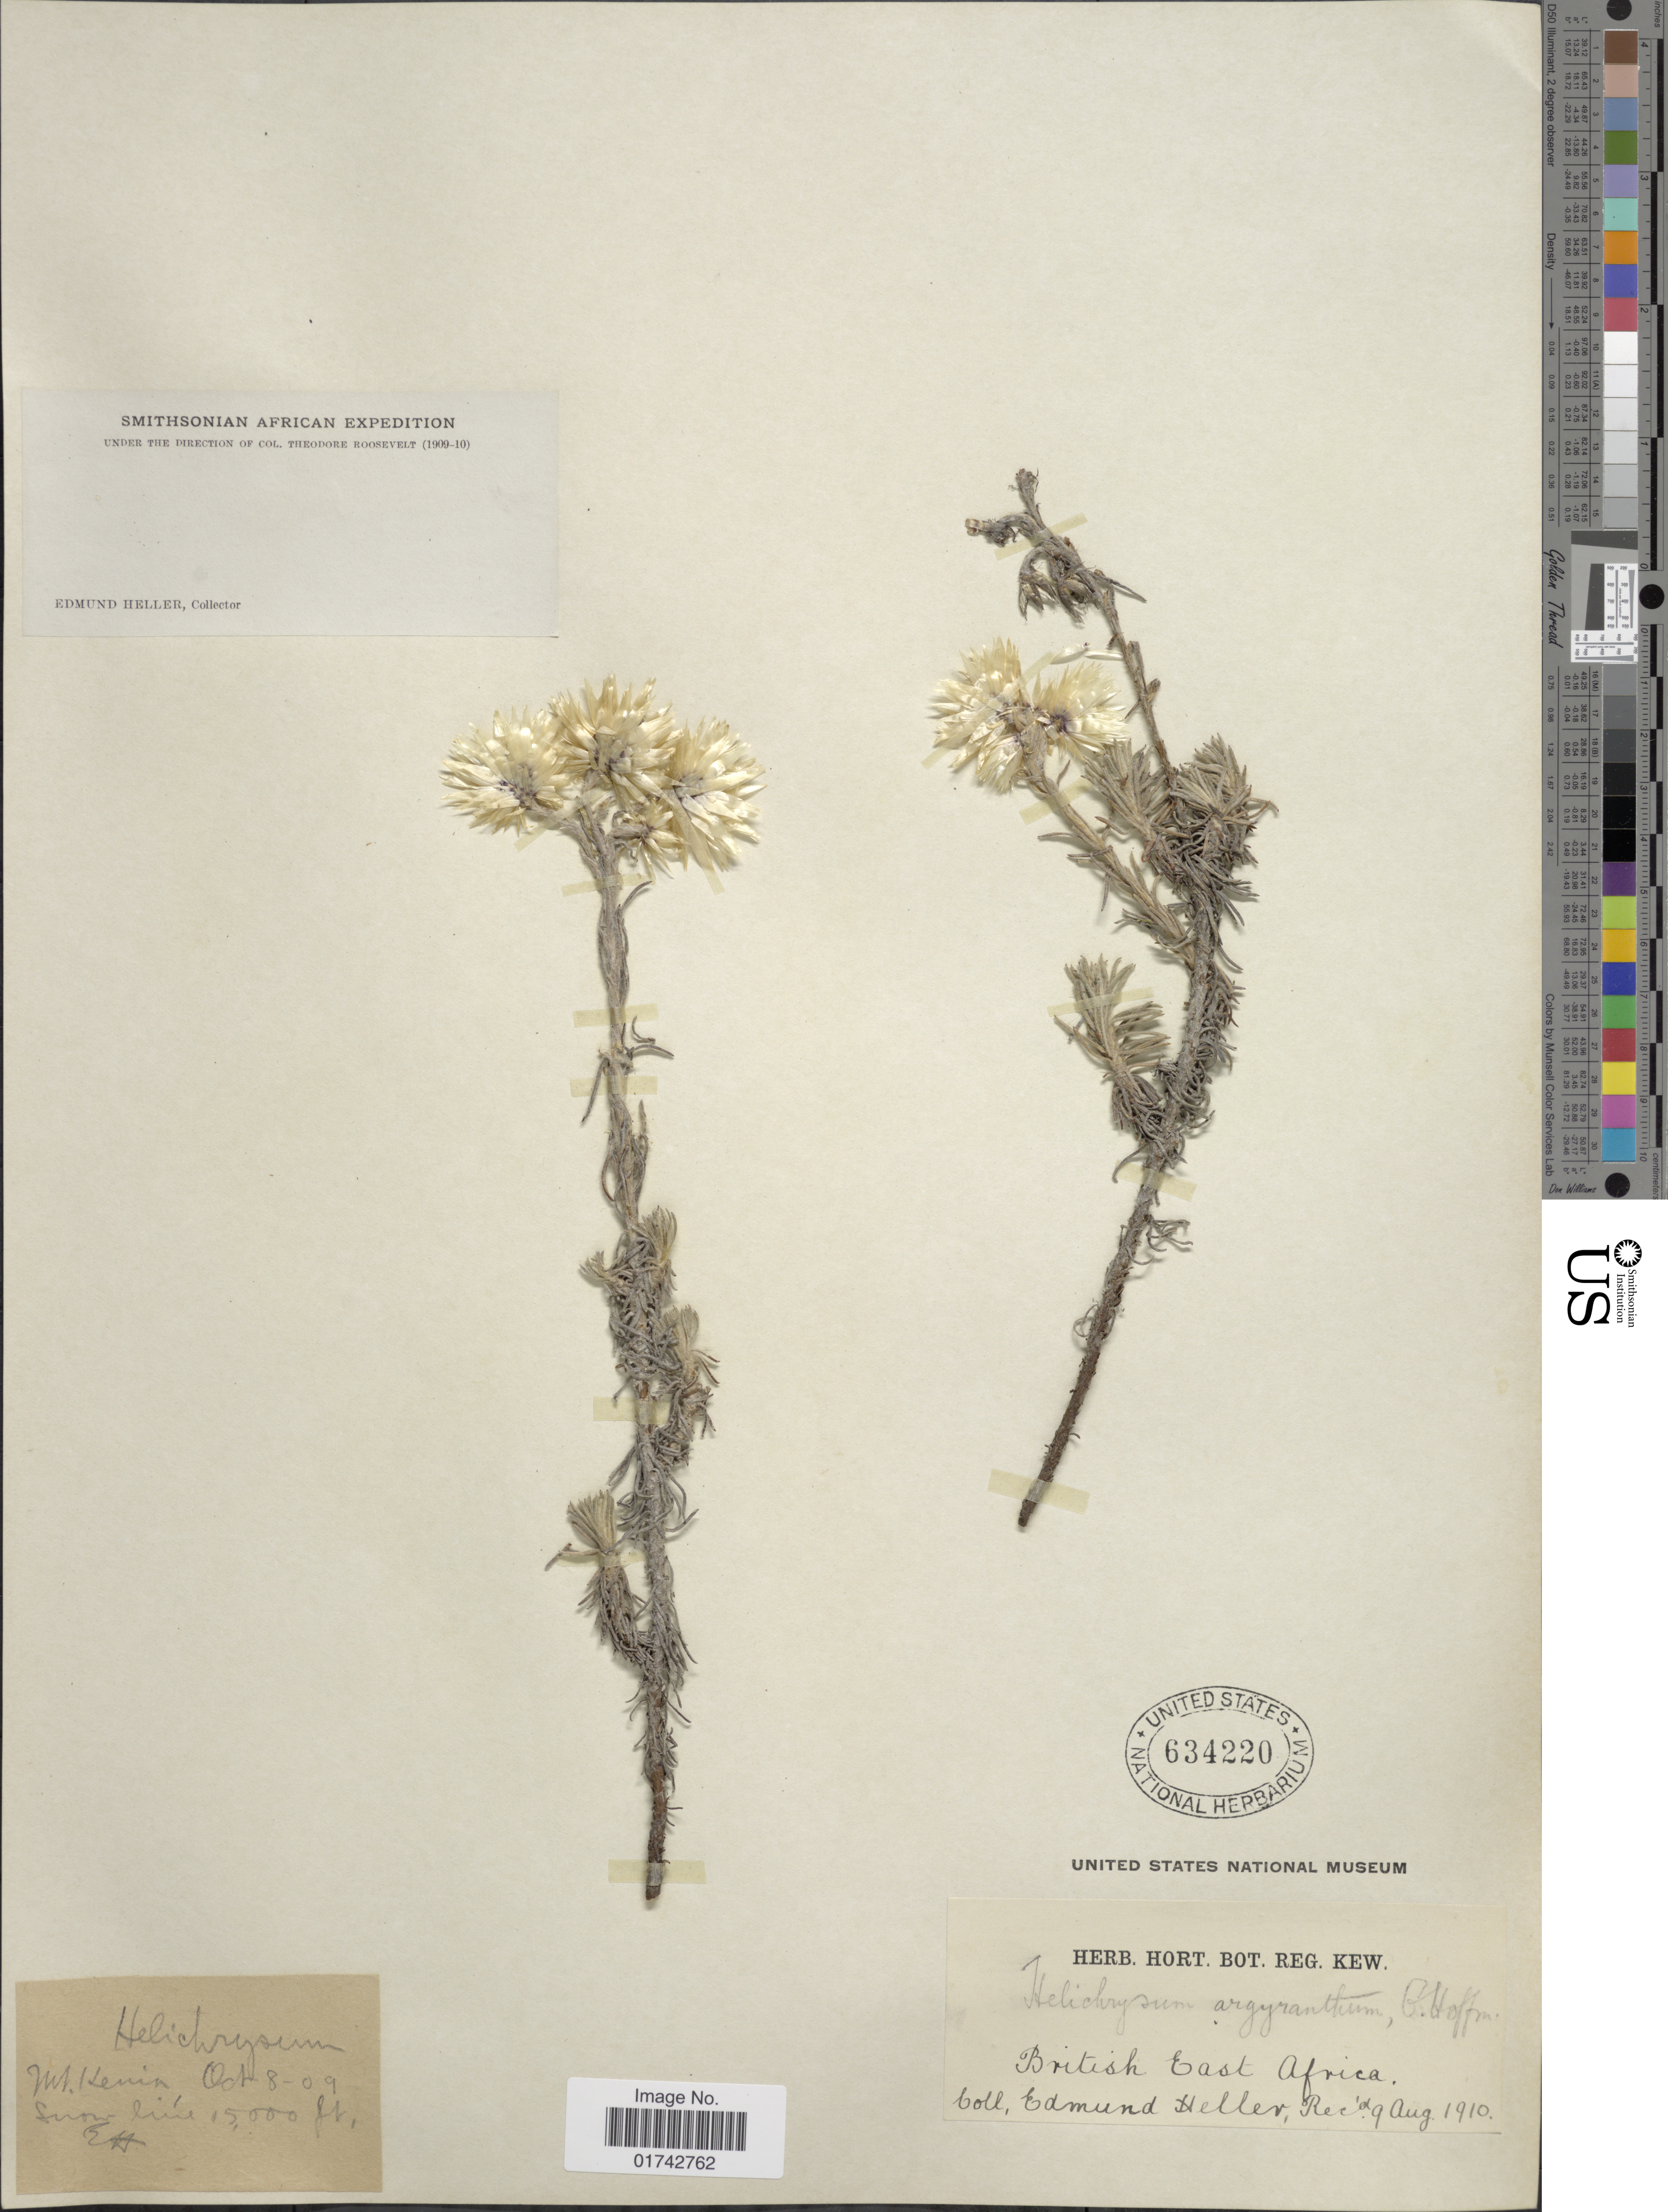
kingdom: Plantae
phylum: Tracheophyta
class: Magnoliopsida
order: Asterales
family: Asteraceae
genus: Helichrysum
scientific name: Helichrysum argyranthum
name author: O. Hoffm.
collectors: E. Heller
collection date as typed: Transcribed d/m/y: 8/10/9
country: Kenya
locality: Mt. Kenia, British East Africa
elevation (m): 4572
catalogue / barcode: US 634220